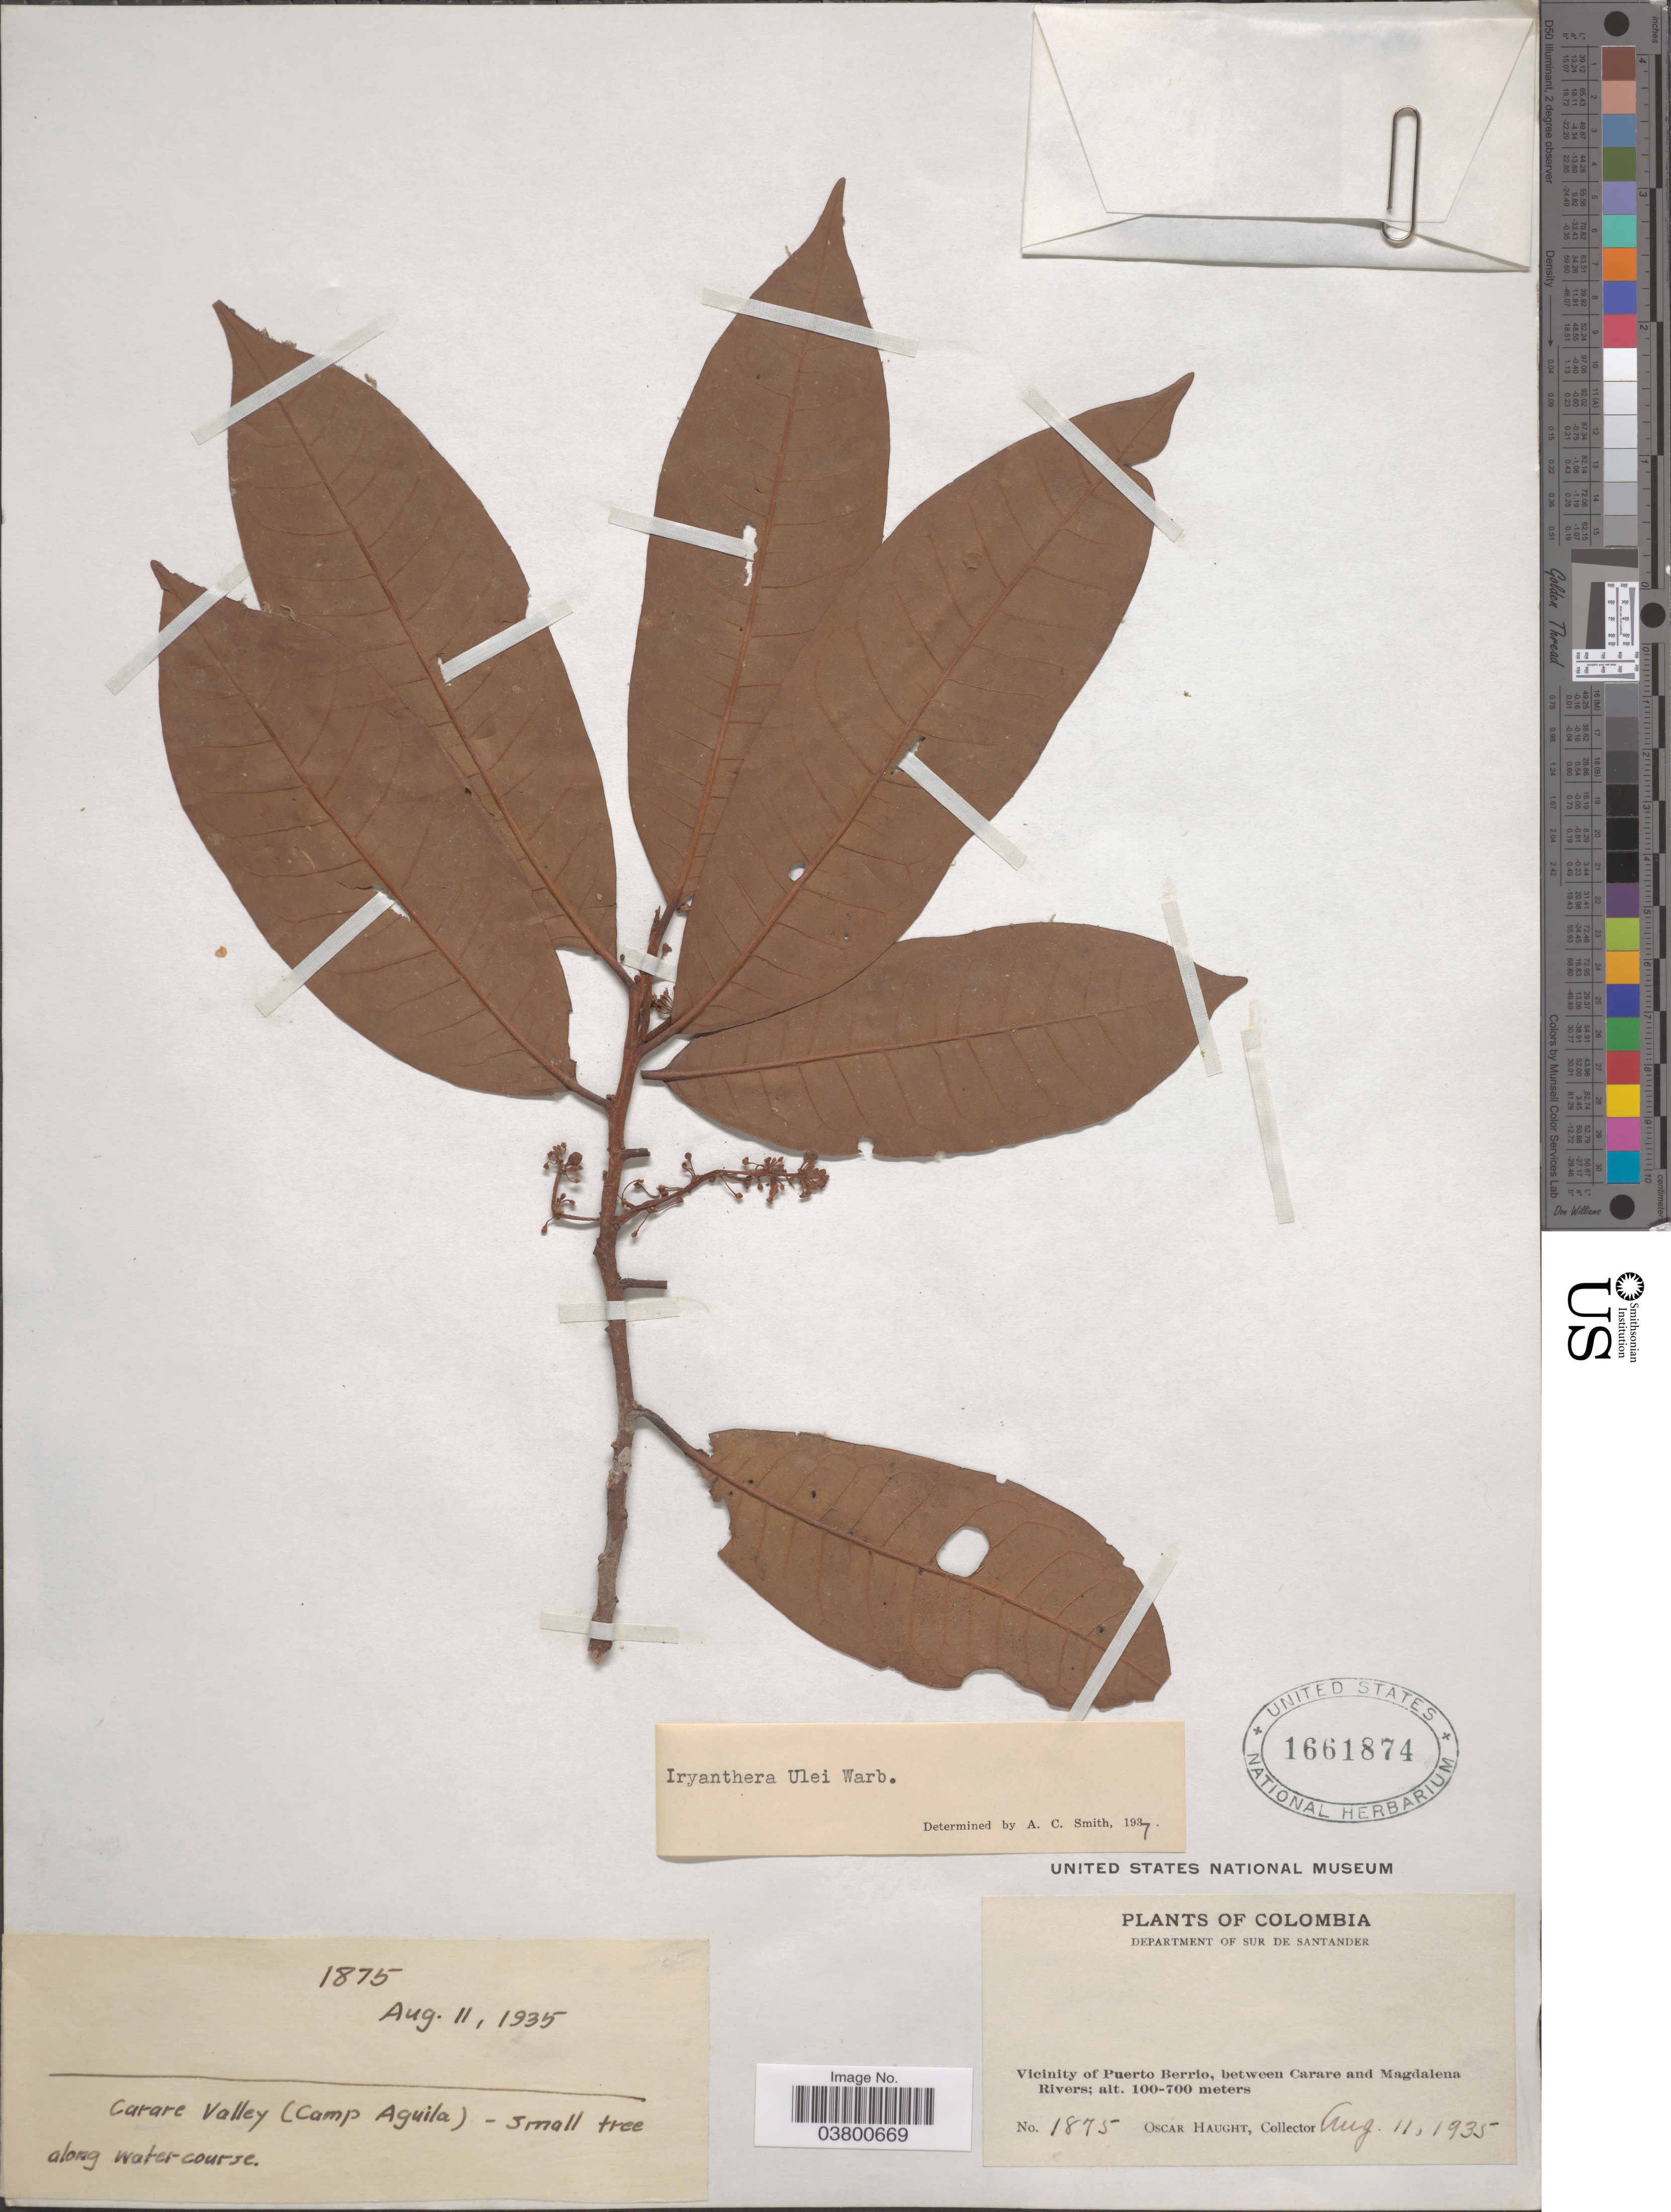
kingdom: Plantae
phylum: Tracheophyta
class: Magnoliopsida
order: Magnoliales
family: Myristicaceae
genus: Iryanthera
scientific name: Iryanthera ulei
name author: Warb.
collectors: O. L. Haught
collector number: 1875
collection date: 1935-08-11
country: Colombia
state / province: Santander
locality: Department of Sur de Santander. Vicinity of Puerto Berrio, between Carare and Magdalena Rivers. Carare Valley (Camp Aguila).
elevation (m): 100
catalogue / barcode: US 1661874